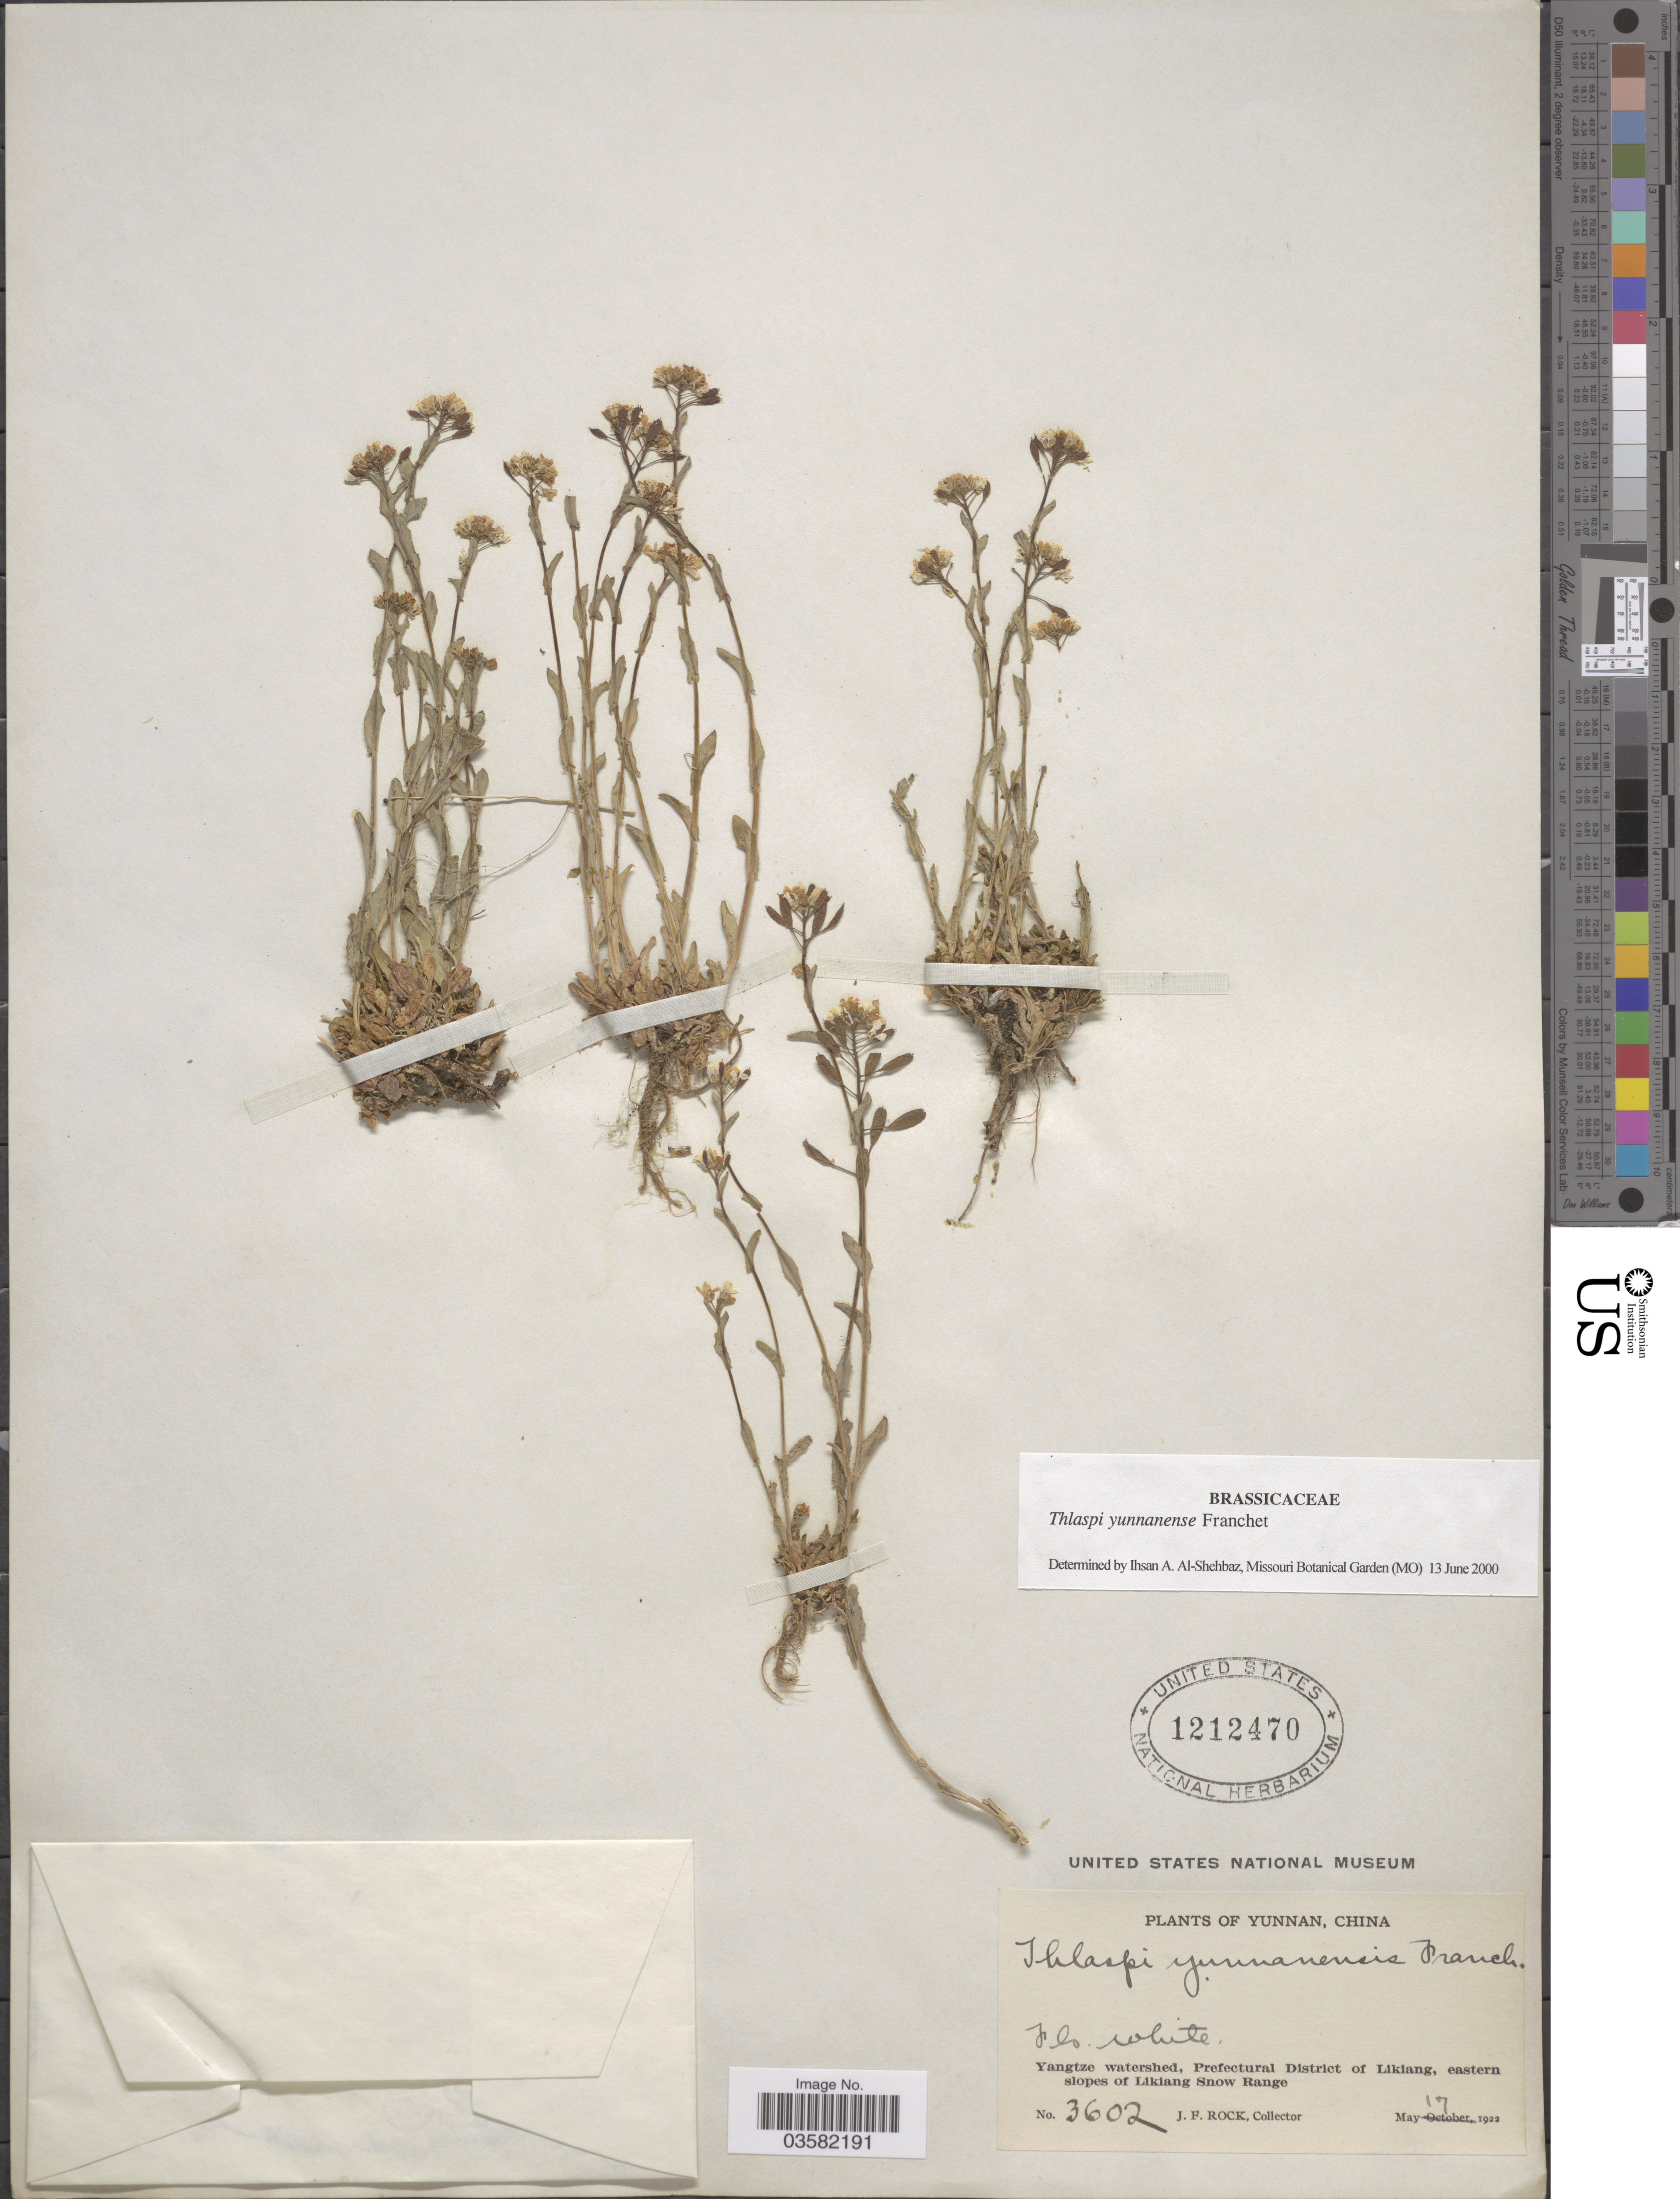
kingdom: Plantae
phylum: Tracheophyta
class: Magnoliopsida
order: Brassicales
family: Brassicaceae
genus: Thlaspi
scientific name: Thlaspi yunnanense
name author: Franch.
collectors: J. Rock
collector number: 3602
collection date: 1922-05-17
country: China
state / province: Yunnan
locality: Yangtze watershed, Prefectural District of Likiang, eastern slopes of Likiang Snow Range.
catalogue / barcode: US 1212470